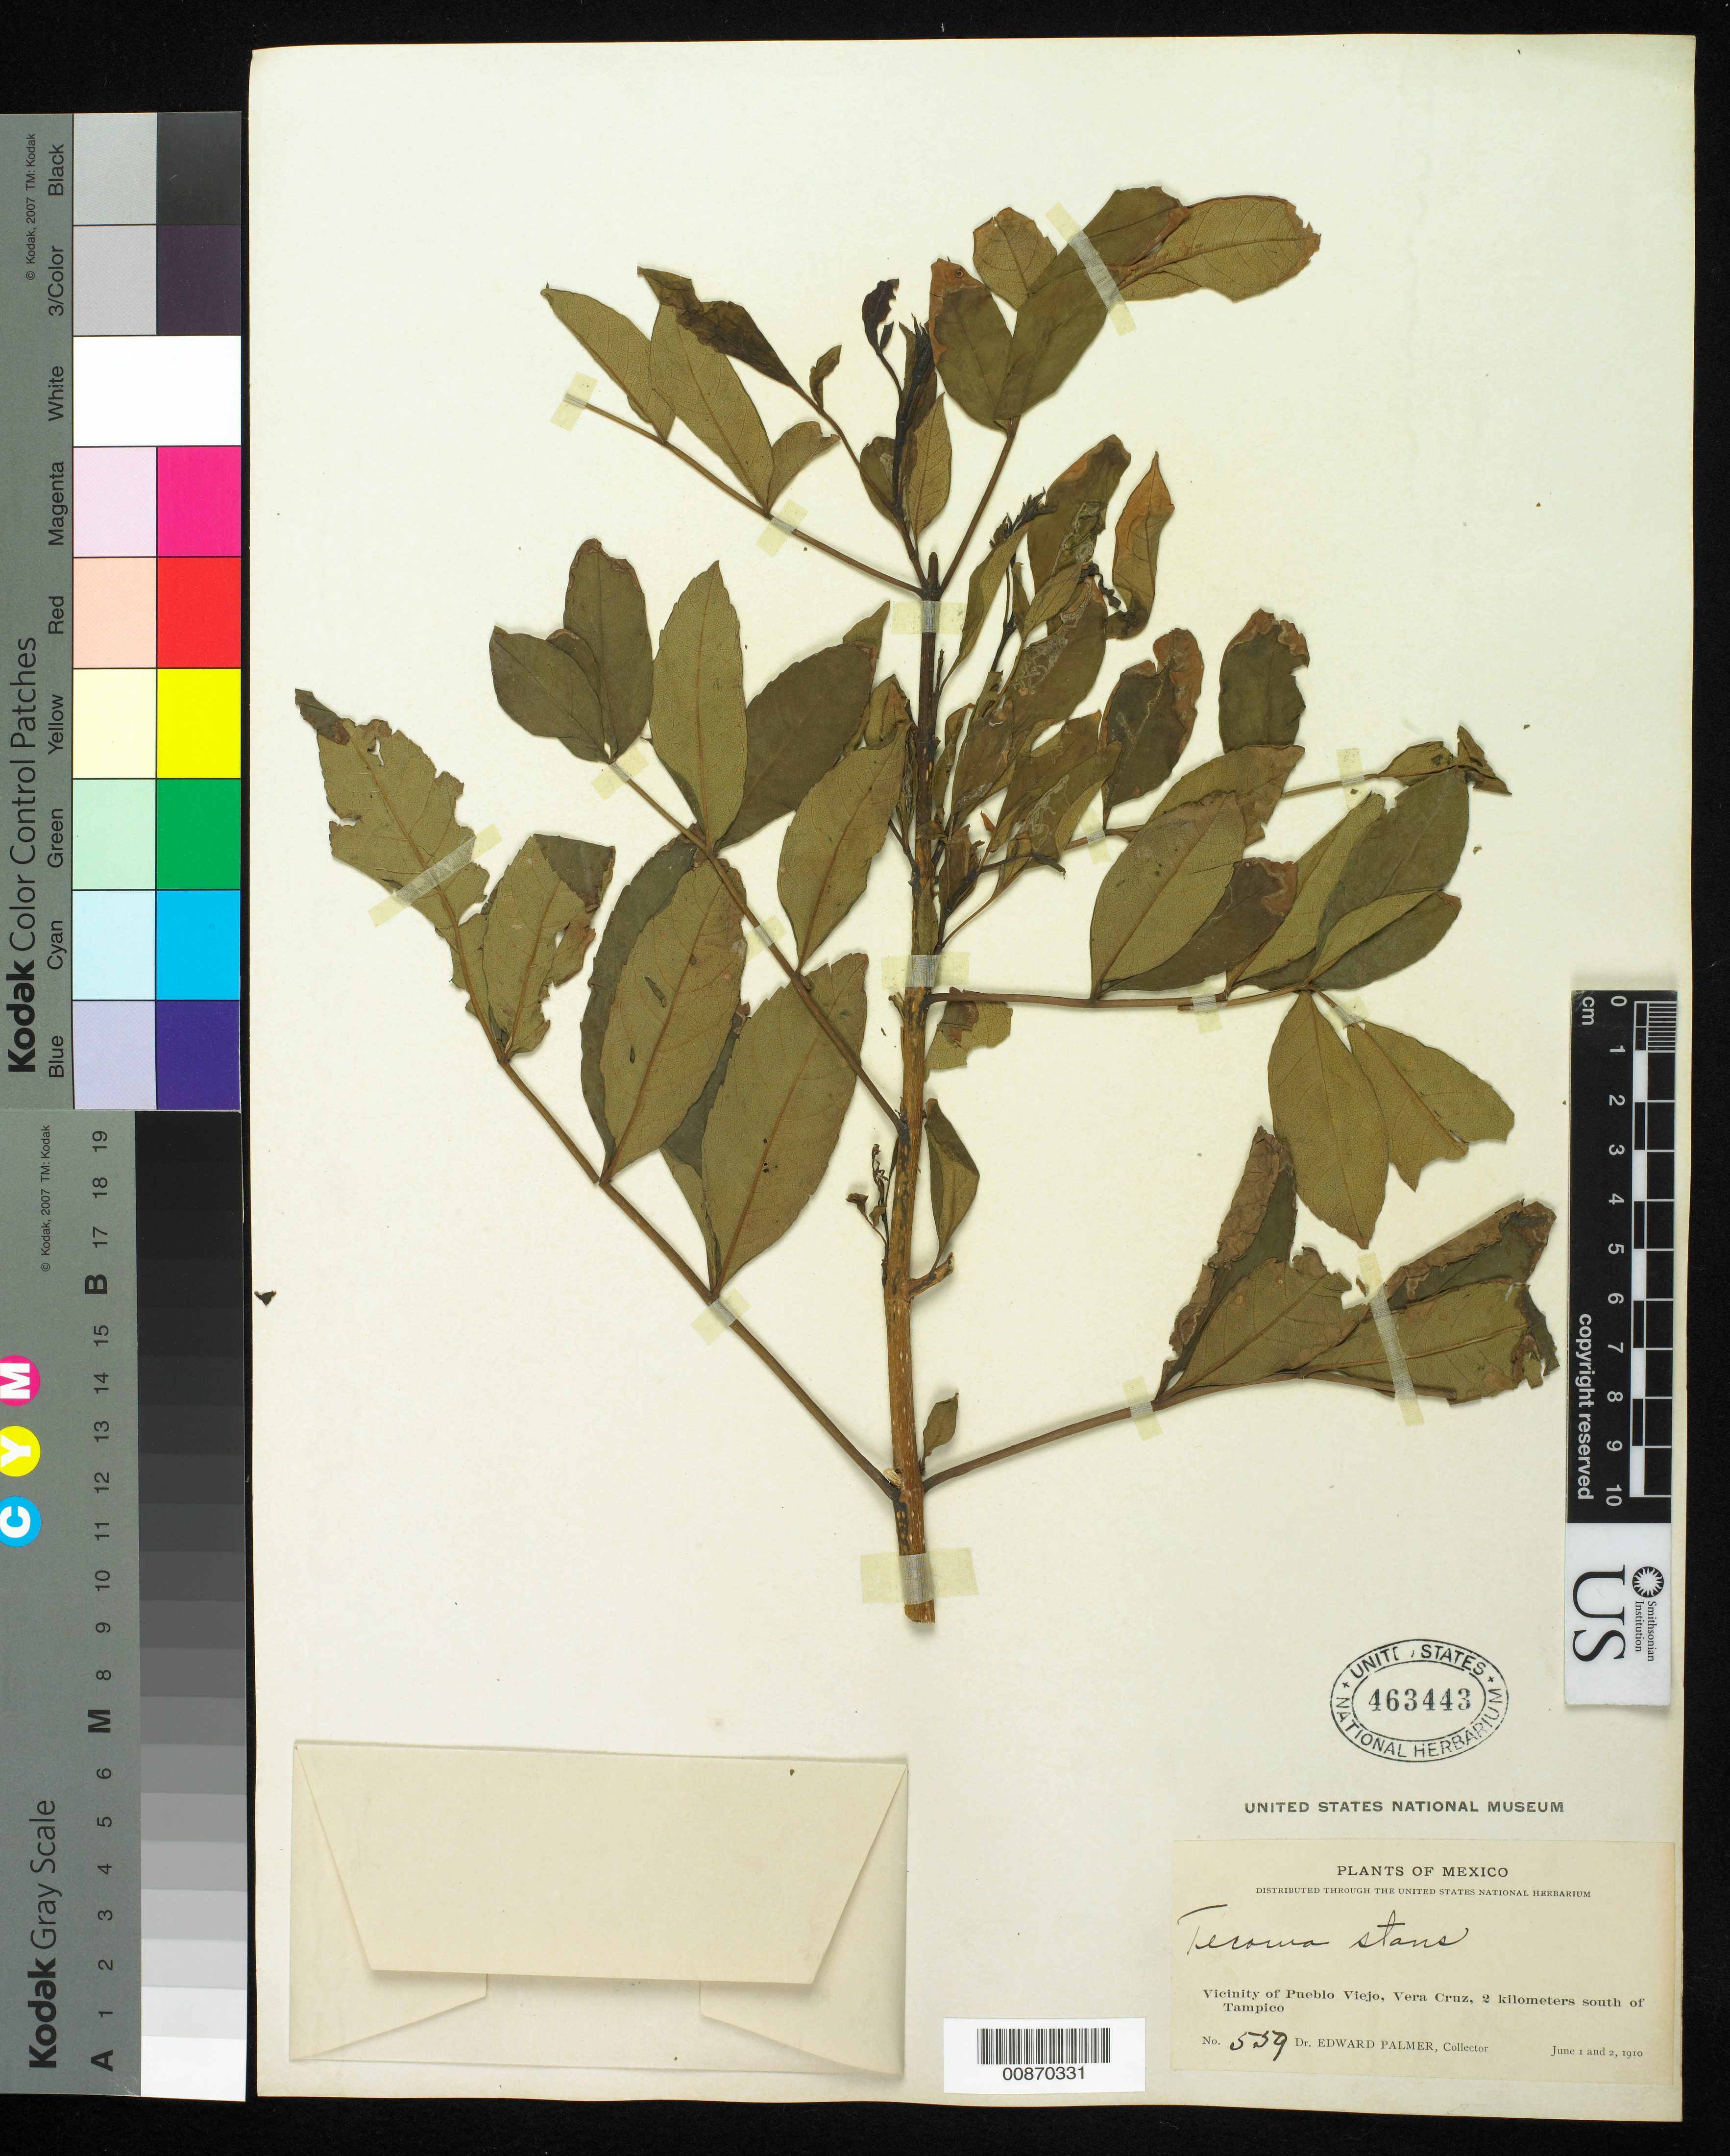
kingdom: Plantae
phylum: Tracheophyta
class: Magnoliopsida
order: Lamiales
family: Bignoniaceae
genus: Tecoma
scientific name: Tecoma stans var. stans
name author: (L.) Juss. ex Kunth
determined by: Strong, M. T., (US), Smithsonian Institution - National Museum of Natural History (UNITED STATES)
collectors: E. Palmer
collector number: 559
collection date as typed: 01 Jun 1910 to 02 Jun 1910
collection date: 1910-06-01/1910-06-02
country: Mexico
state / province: Veracruz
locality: Vicinity of Pueblo Viejo, Veracruz, 2 kilometers south of Tampico, Tamaulipas.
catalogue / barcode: US 463443